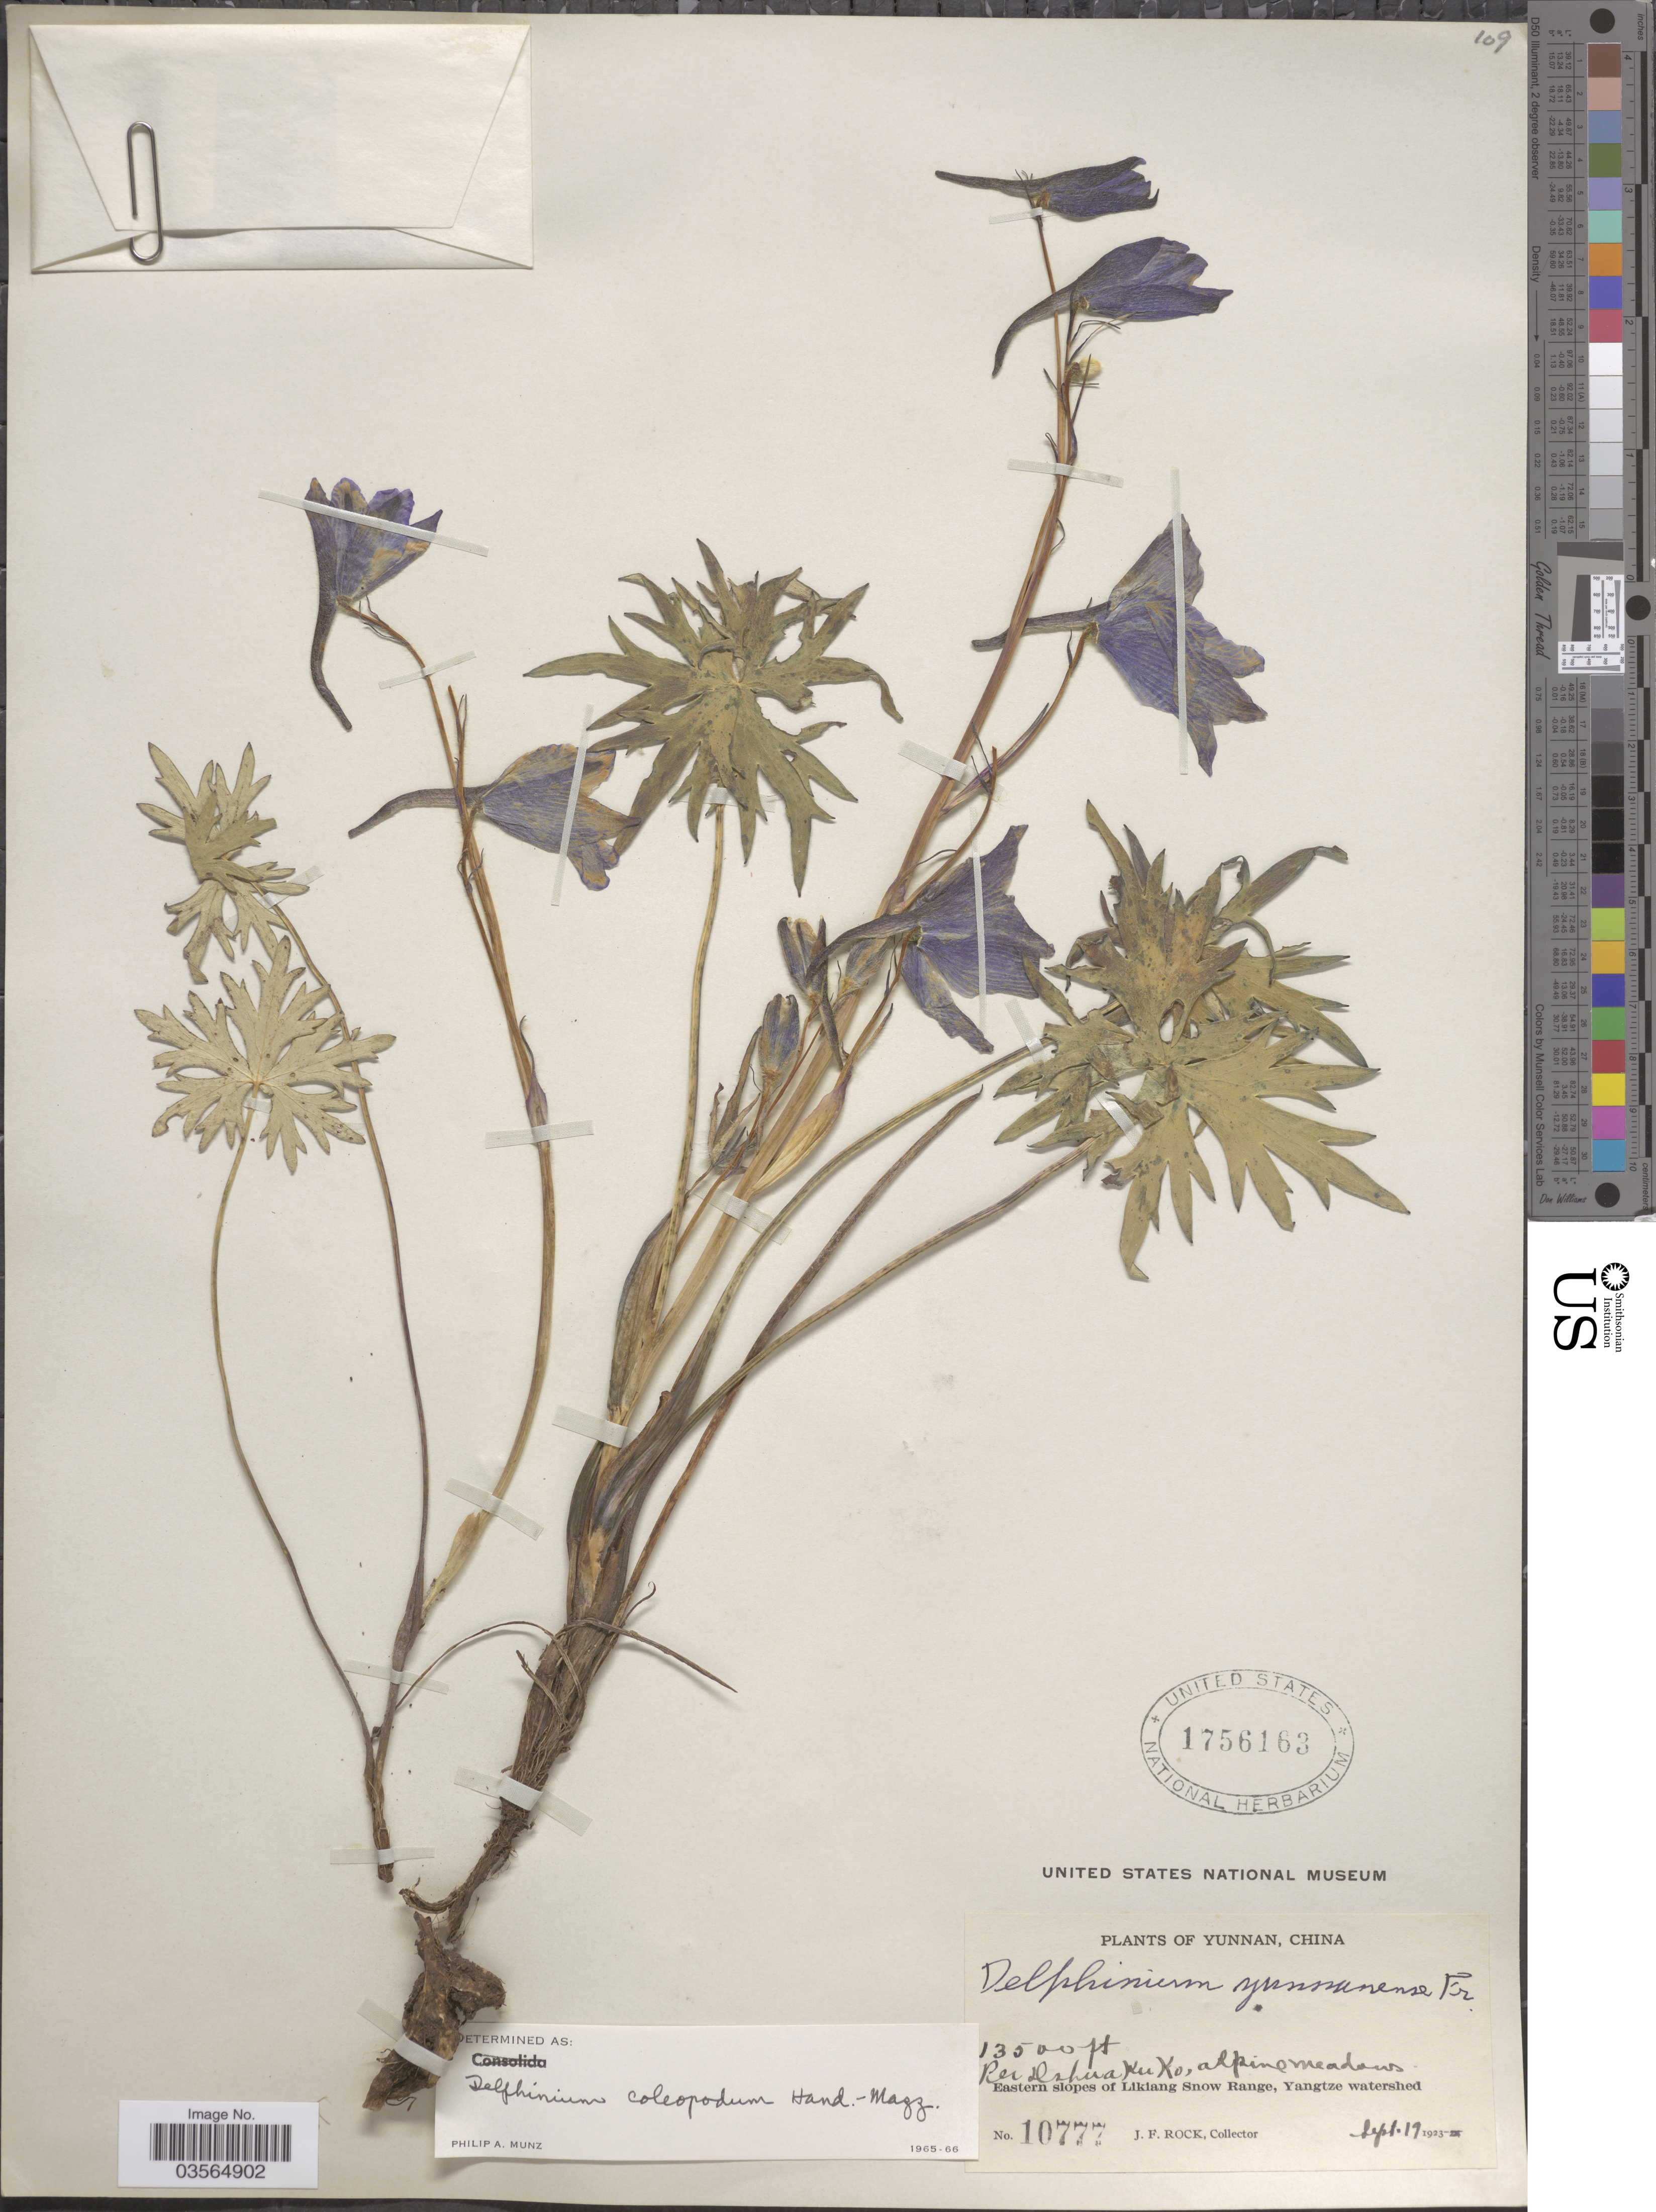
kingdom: Plantae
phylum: Tracheophyta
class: Magnoliopsida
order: Ranunculales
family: Ranunculaceae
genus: Delphinium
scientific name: Delphinium coleopodum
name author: Hand.-Mazz.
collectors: J. Rock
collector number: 10777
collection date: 1923-09-19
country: China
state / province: Yunnan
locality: Per Dashua Ku Ko. Alpine meadow. Eastern slopes of Likiang Snow Range, Yangtze watershed.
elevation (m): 4115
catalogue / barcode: US 1756163